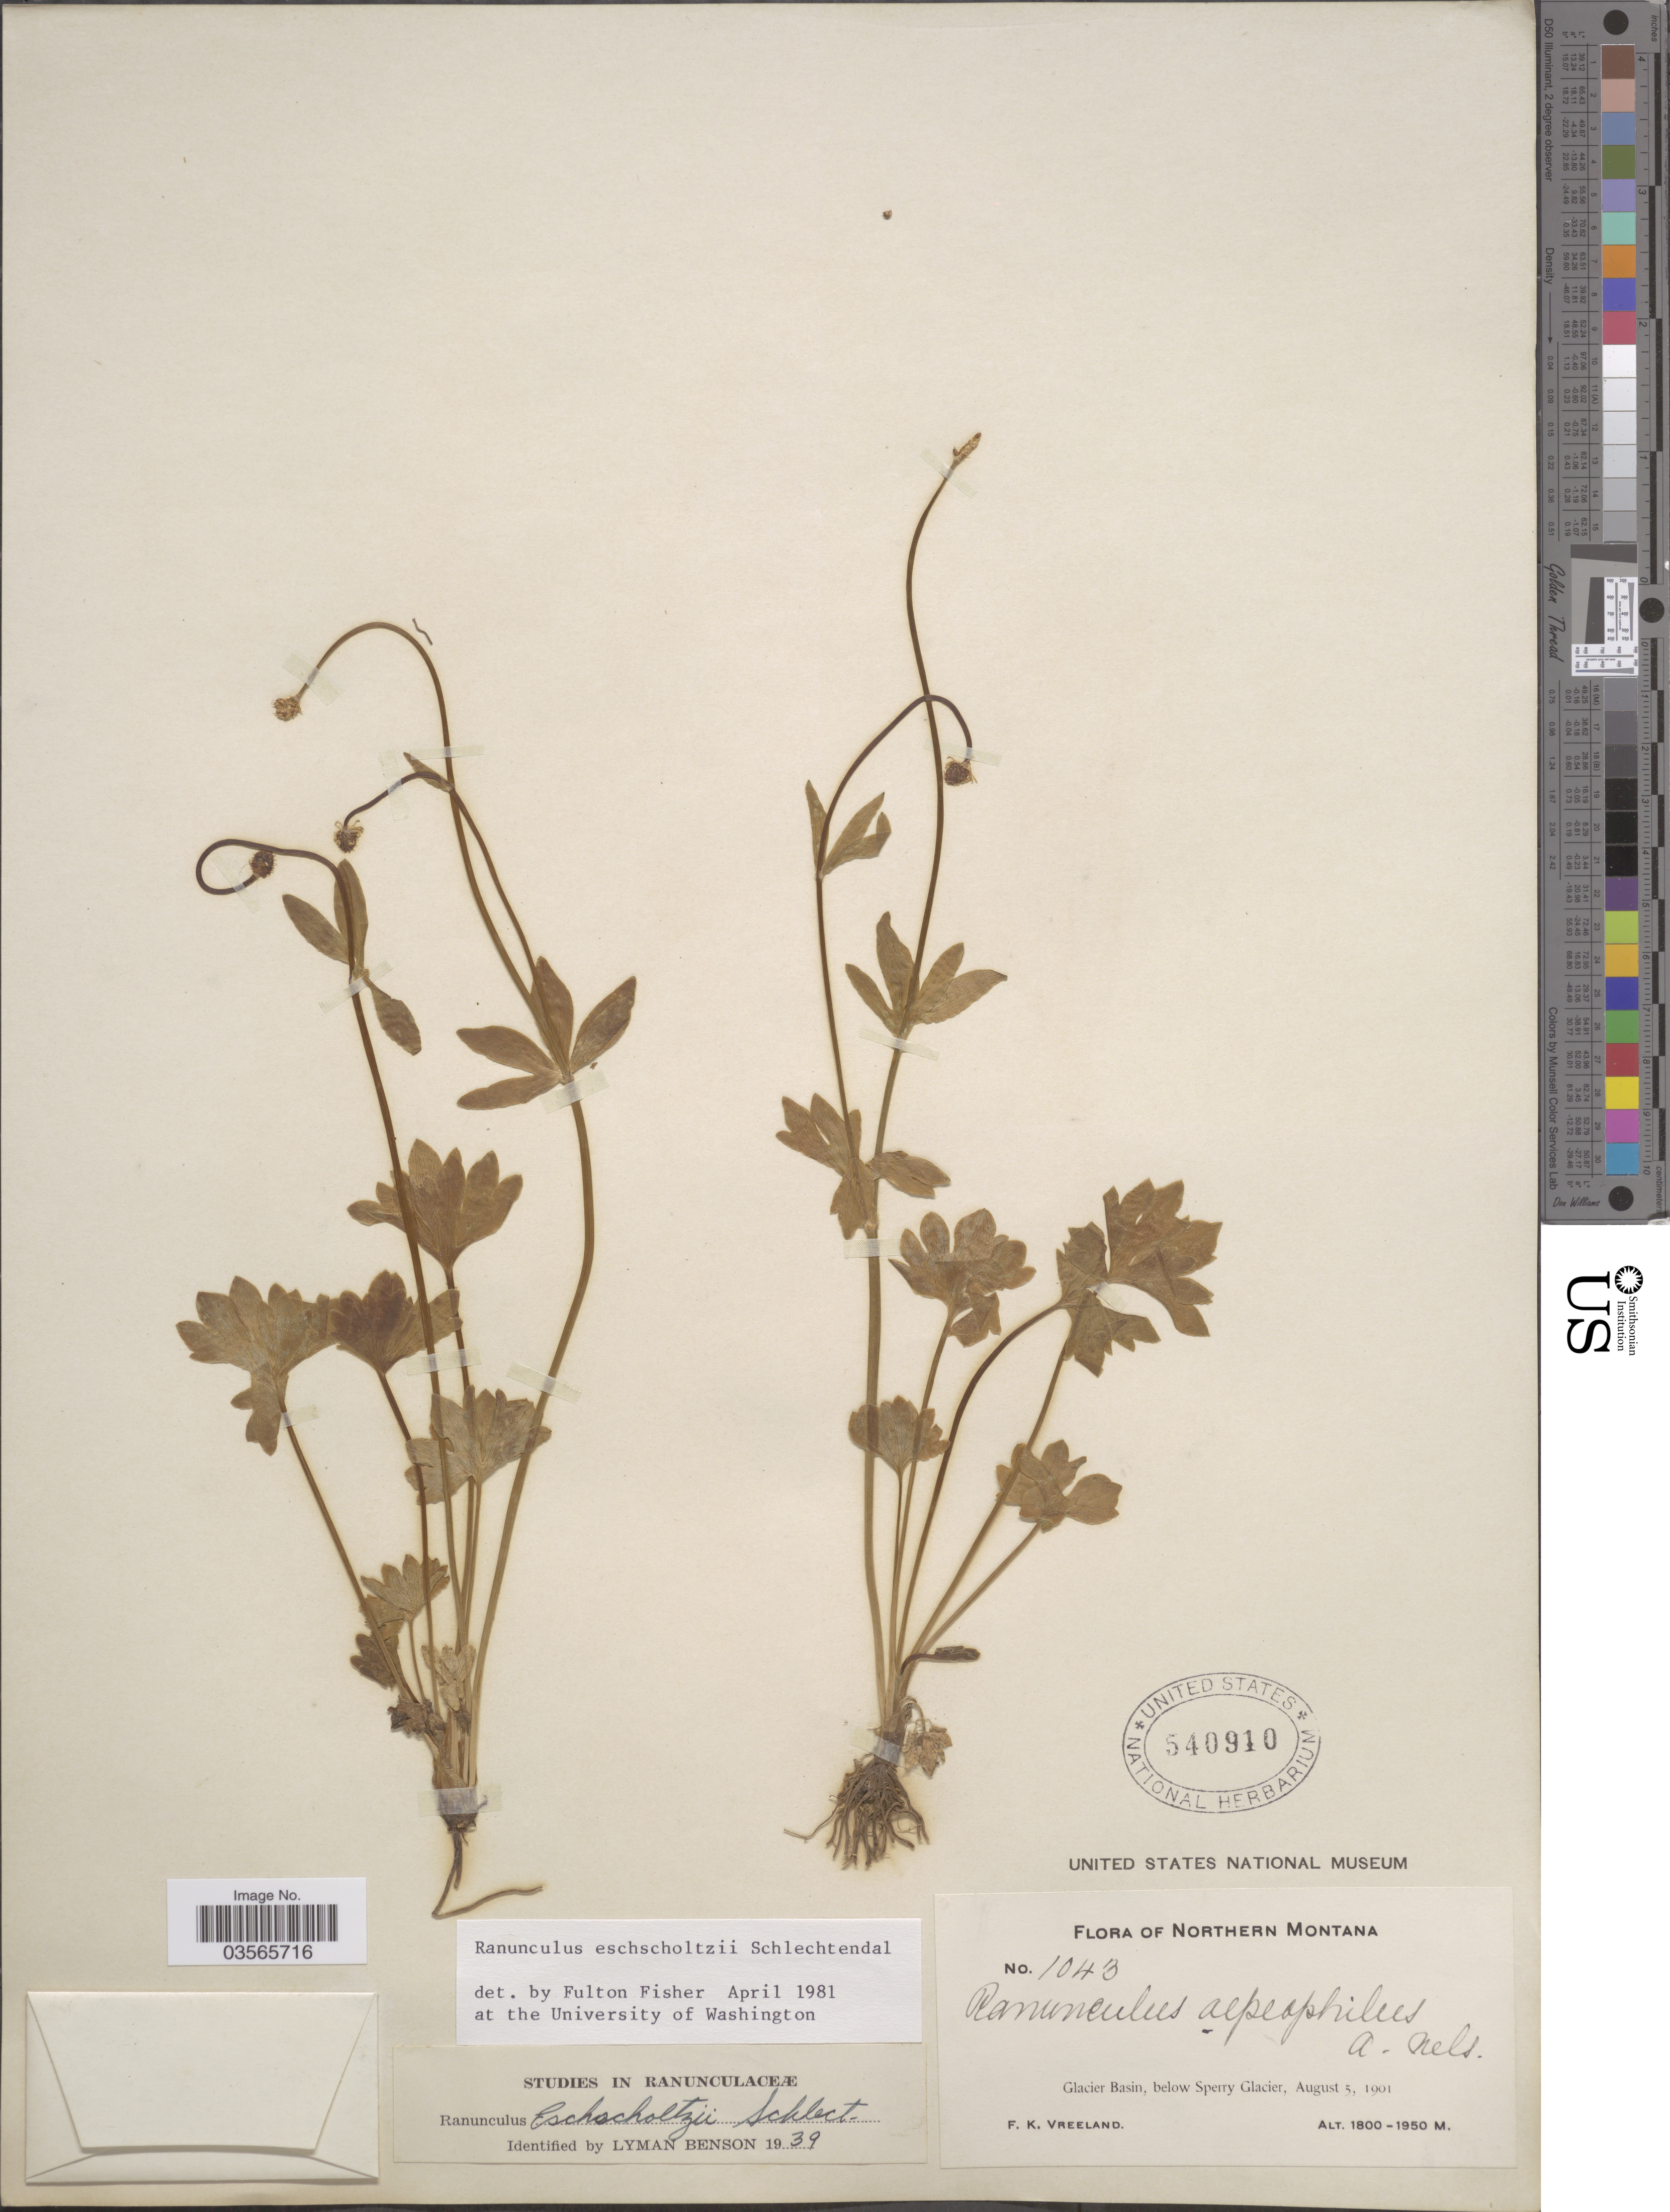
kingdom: Plantae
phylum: Tracheophyta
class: Magnoliopsida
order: Ranunculales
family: Ranunculaceae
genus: Ranunculus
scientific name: Ranunculus eschscholtzii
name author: Schltdl.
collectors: F. Vreeland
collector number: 1043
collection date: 1901-08-05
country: United States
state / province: Montana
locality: Northern Montana. Glacier Basin, below Sperry Glacier.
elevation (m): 1800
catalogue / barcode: US 540910